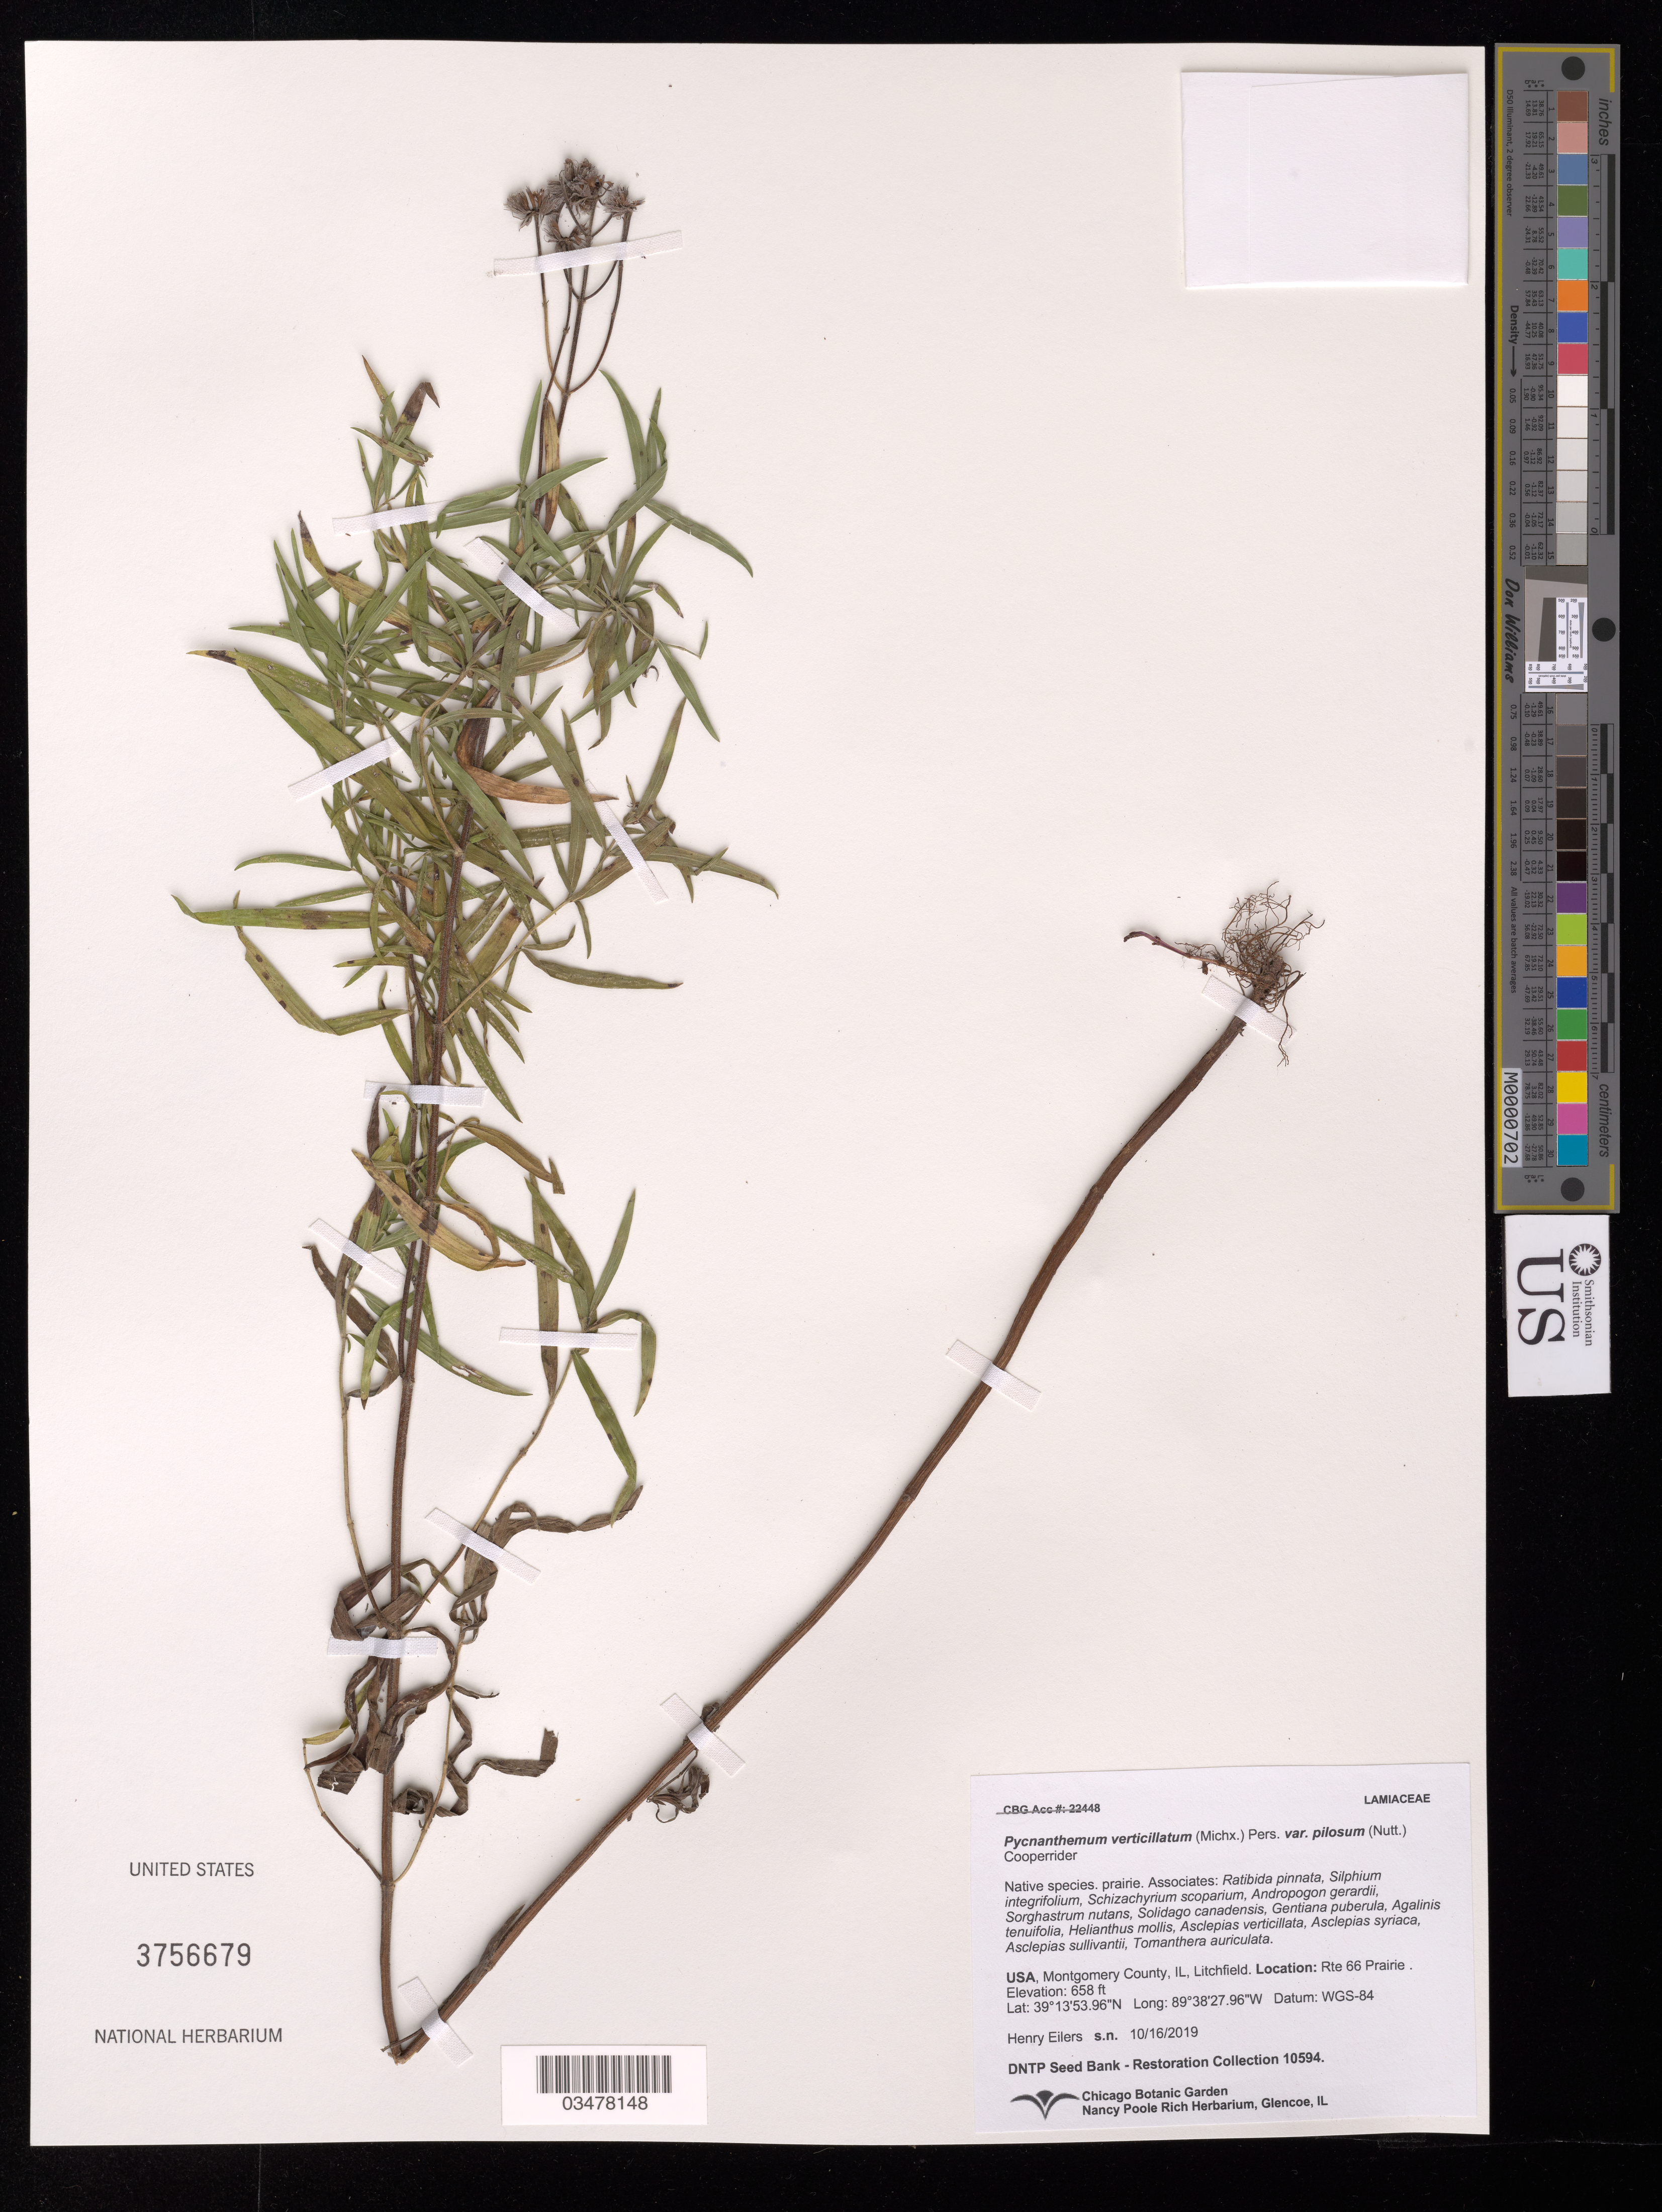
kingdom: Plantae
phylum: Tracheophyta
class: Magnoliopsida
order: Lamiales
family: Lamiaceae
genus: Pycnanthemum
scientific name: Pycnanthemum verticillatum var. pilosum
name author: (Nutt.) Cooperr.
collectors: H. Eilers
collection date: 2019-10-16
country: United States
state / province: Illinois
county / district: Montgomery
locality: Litchfield, Rte. 66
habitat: Prairie. With Ratibida pinnata, Agalinis tenuifolia, Helianthus mollis, Solidago canadensis, etc.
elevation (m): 201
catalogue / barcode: US 3756679